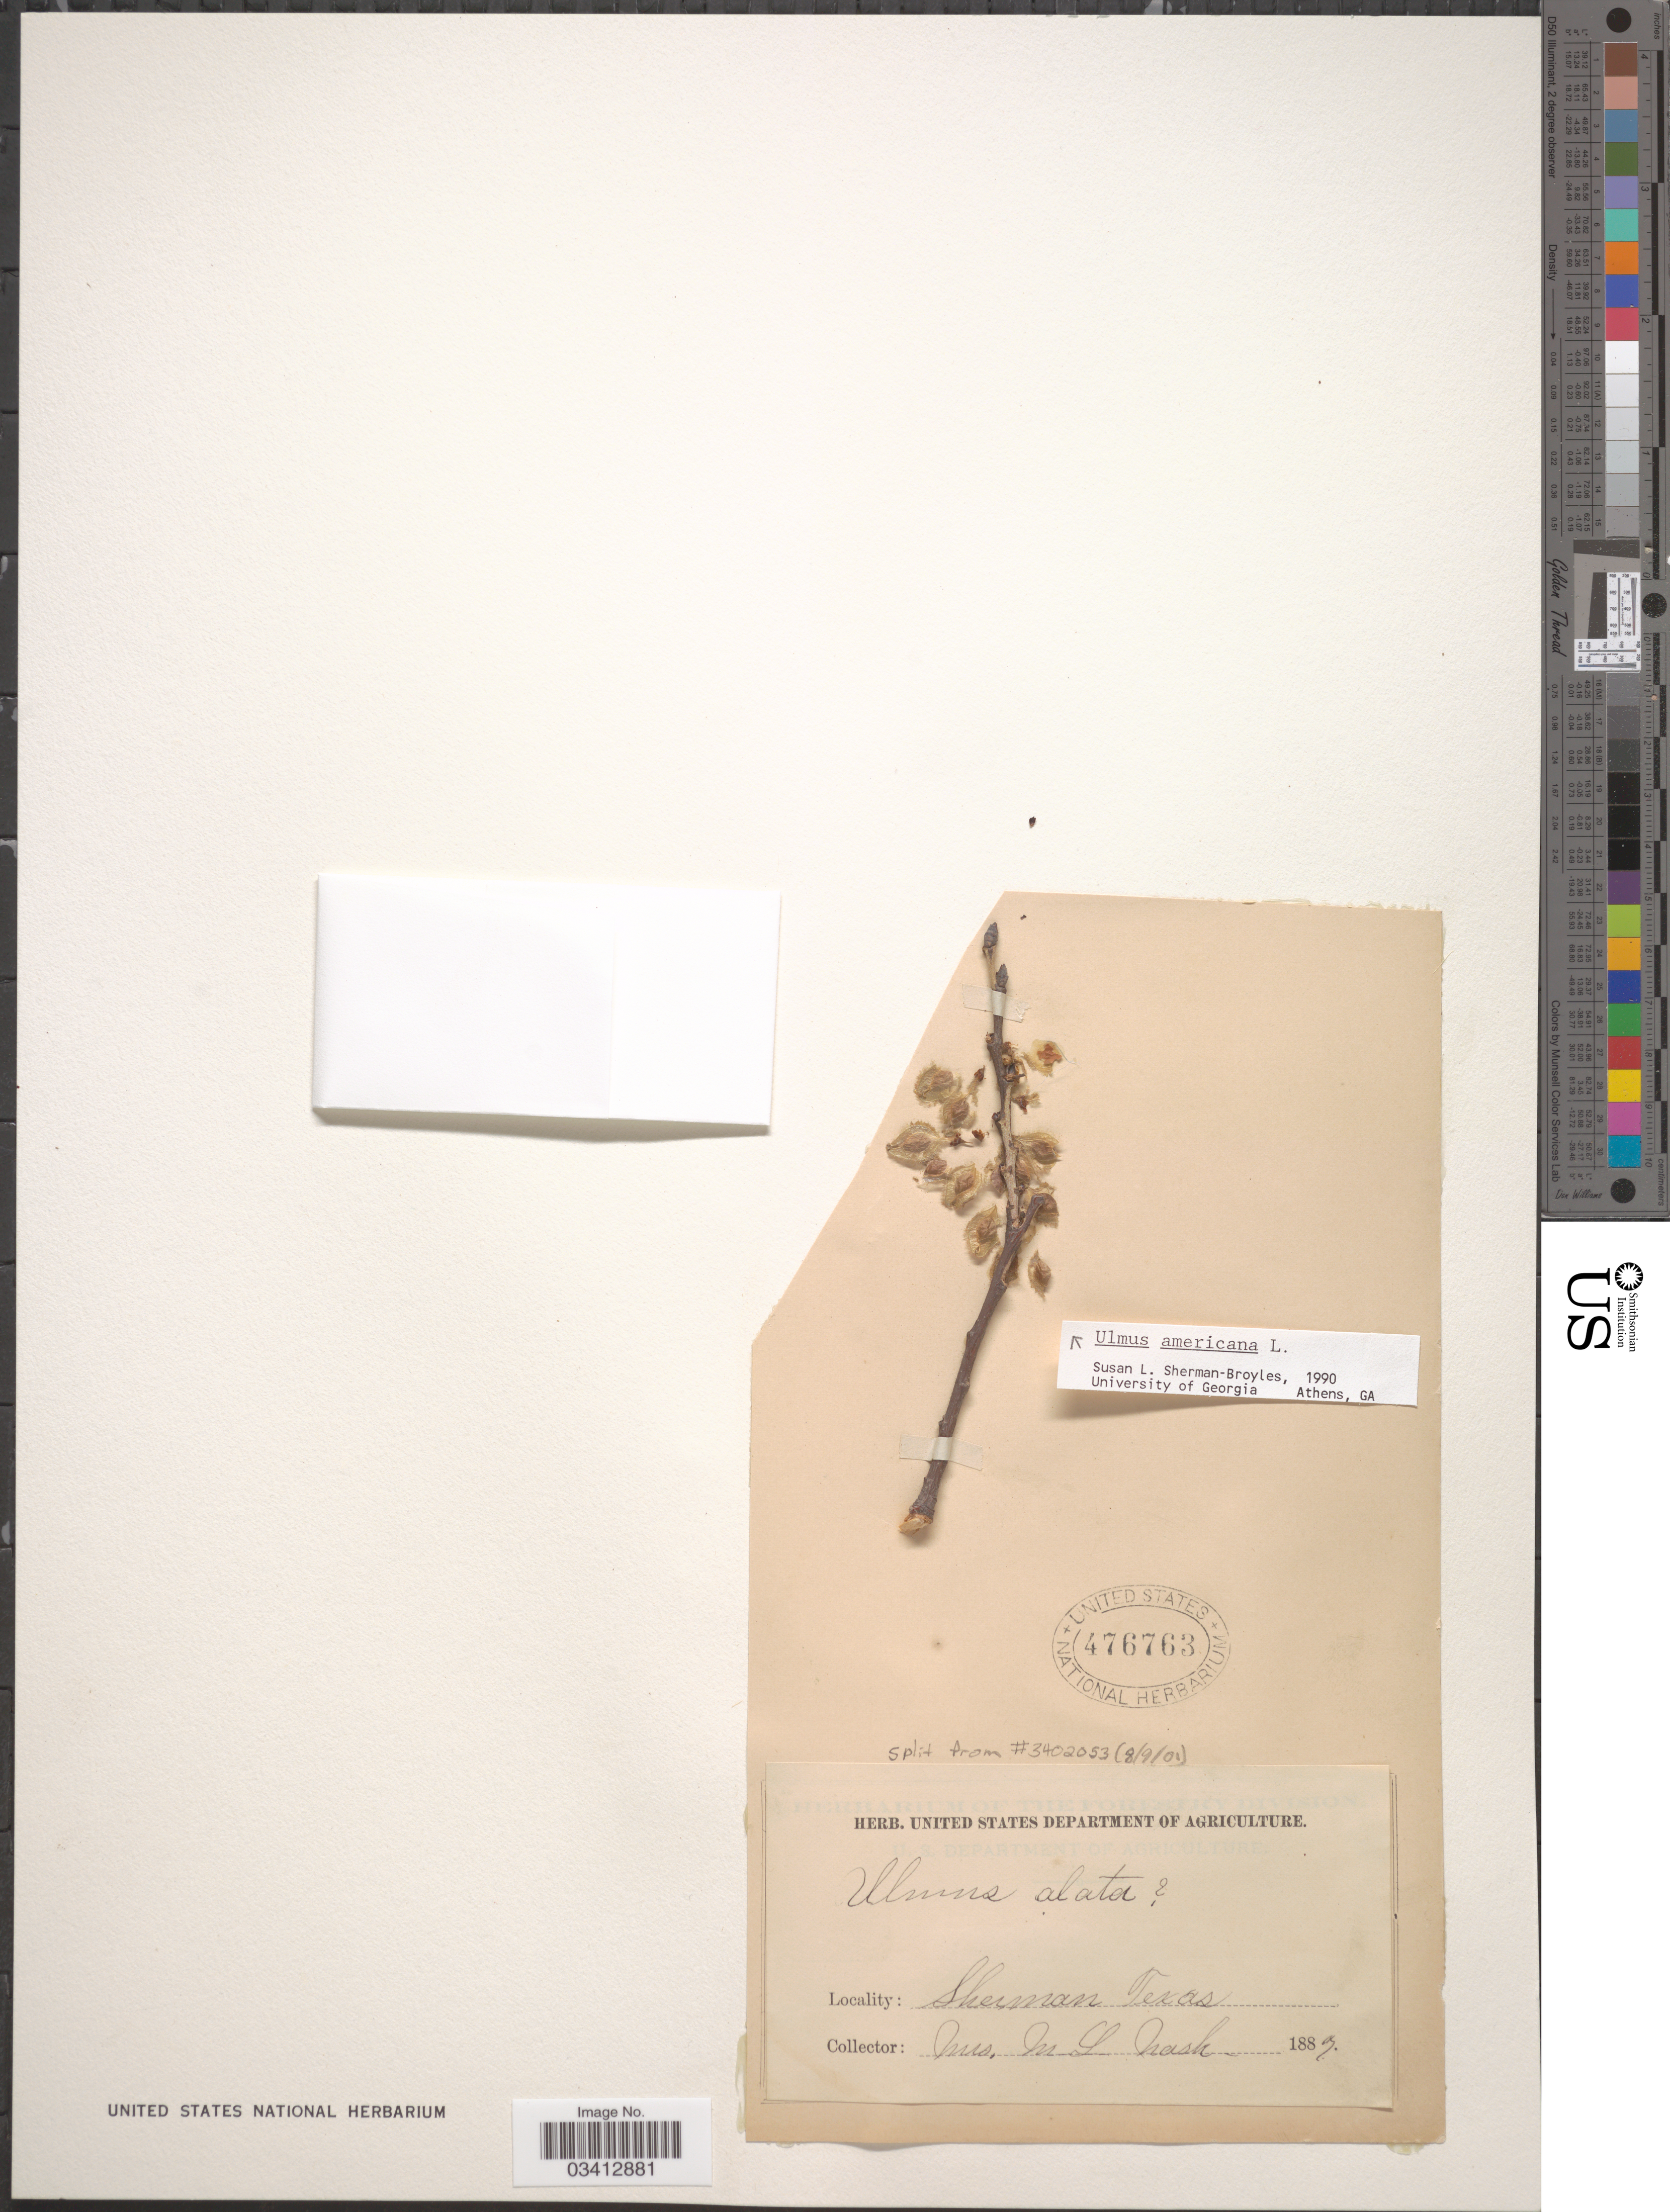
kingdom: Plantae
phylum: Tracheophyta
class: Magnoliopsida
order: Rosales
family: Ulmaceae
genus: Ulmus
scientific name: Ulmus americana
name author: L.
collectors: M. L. Nash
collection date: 1887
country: United States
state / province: Texas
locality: Sherman.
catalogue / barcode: US 476763